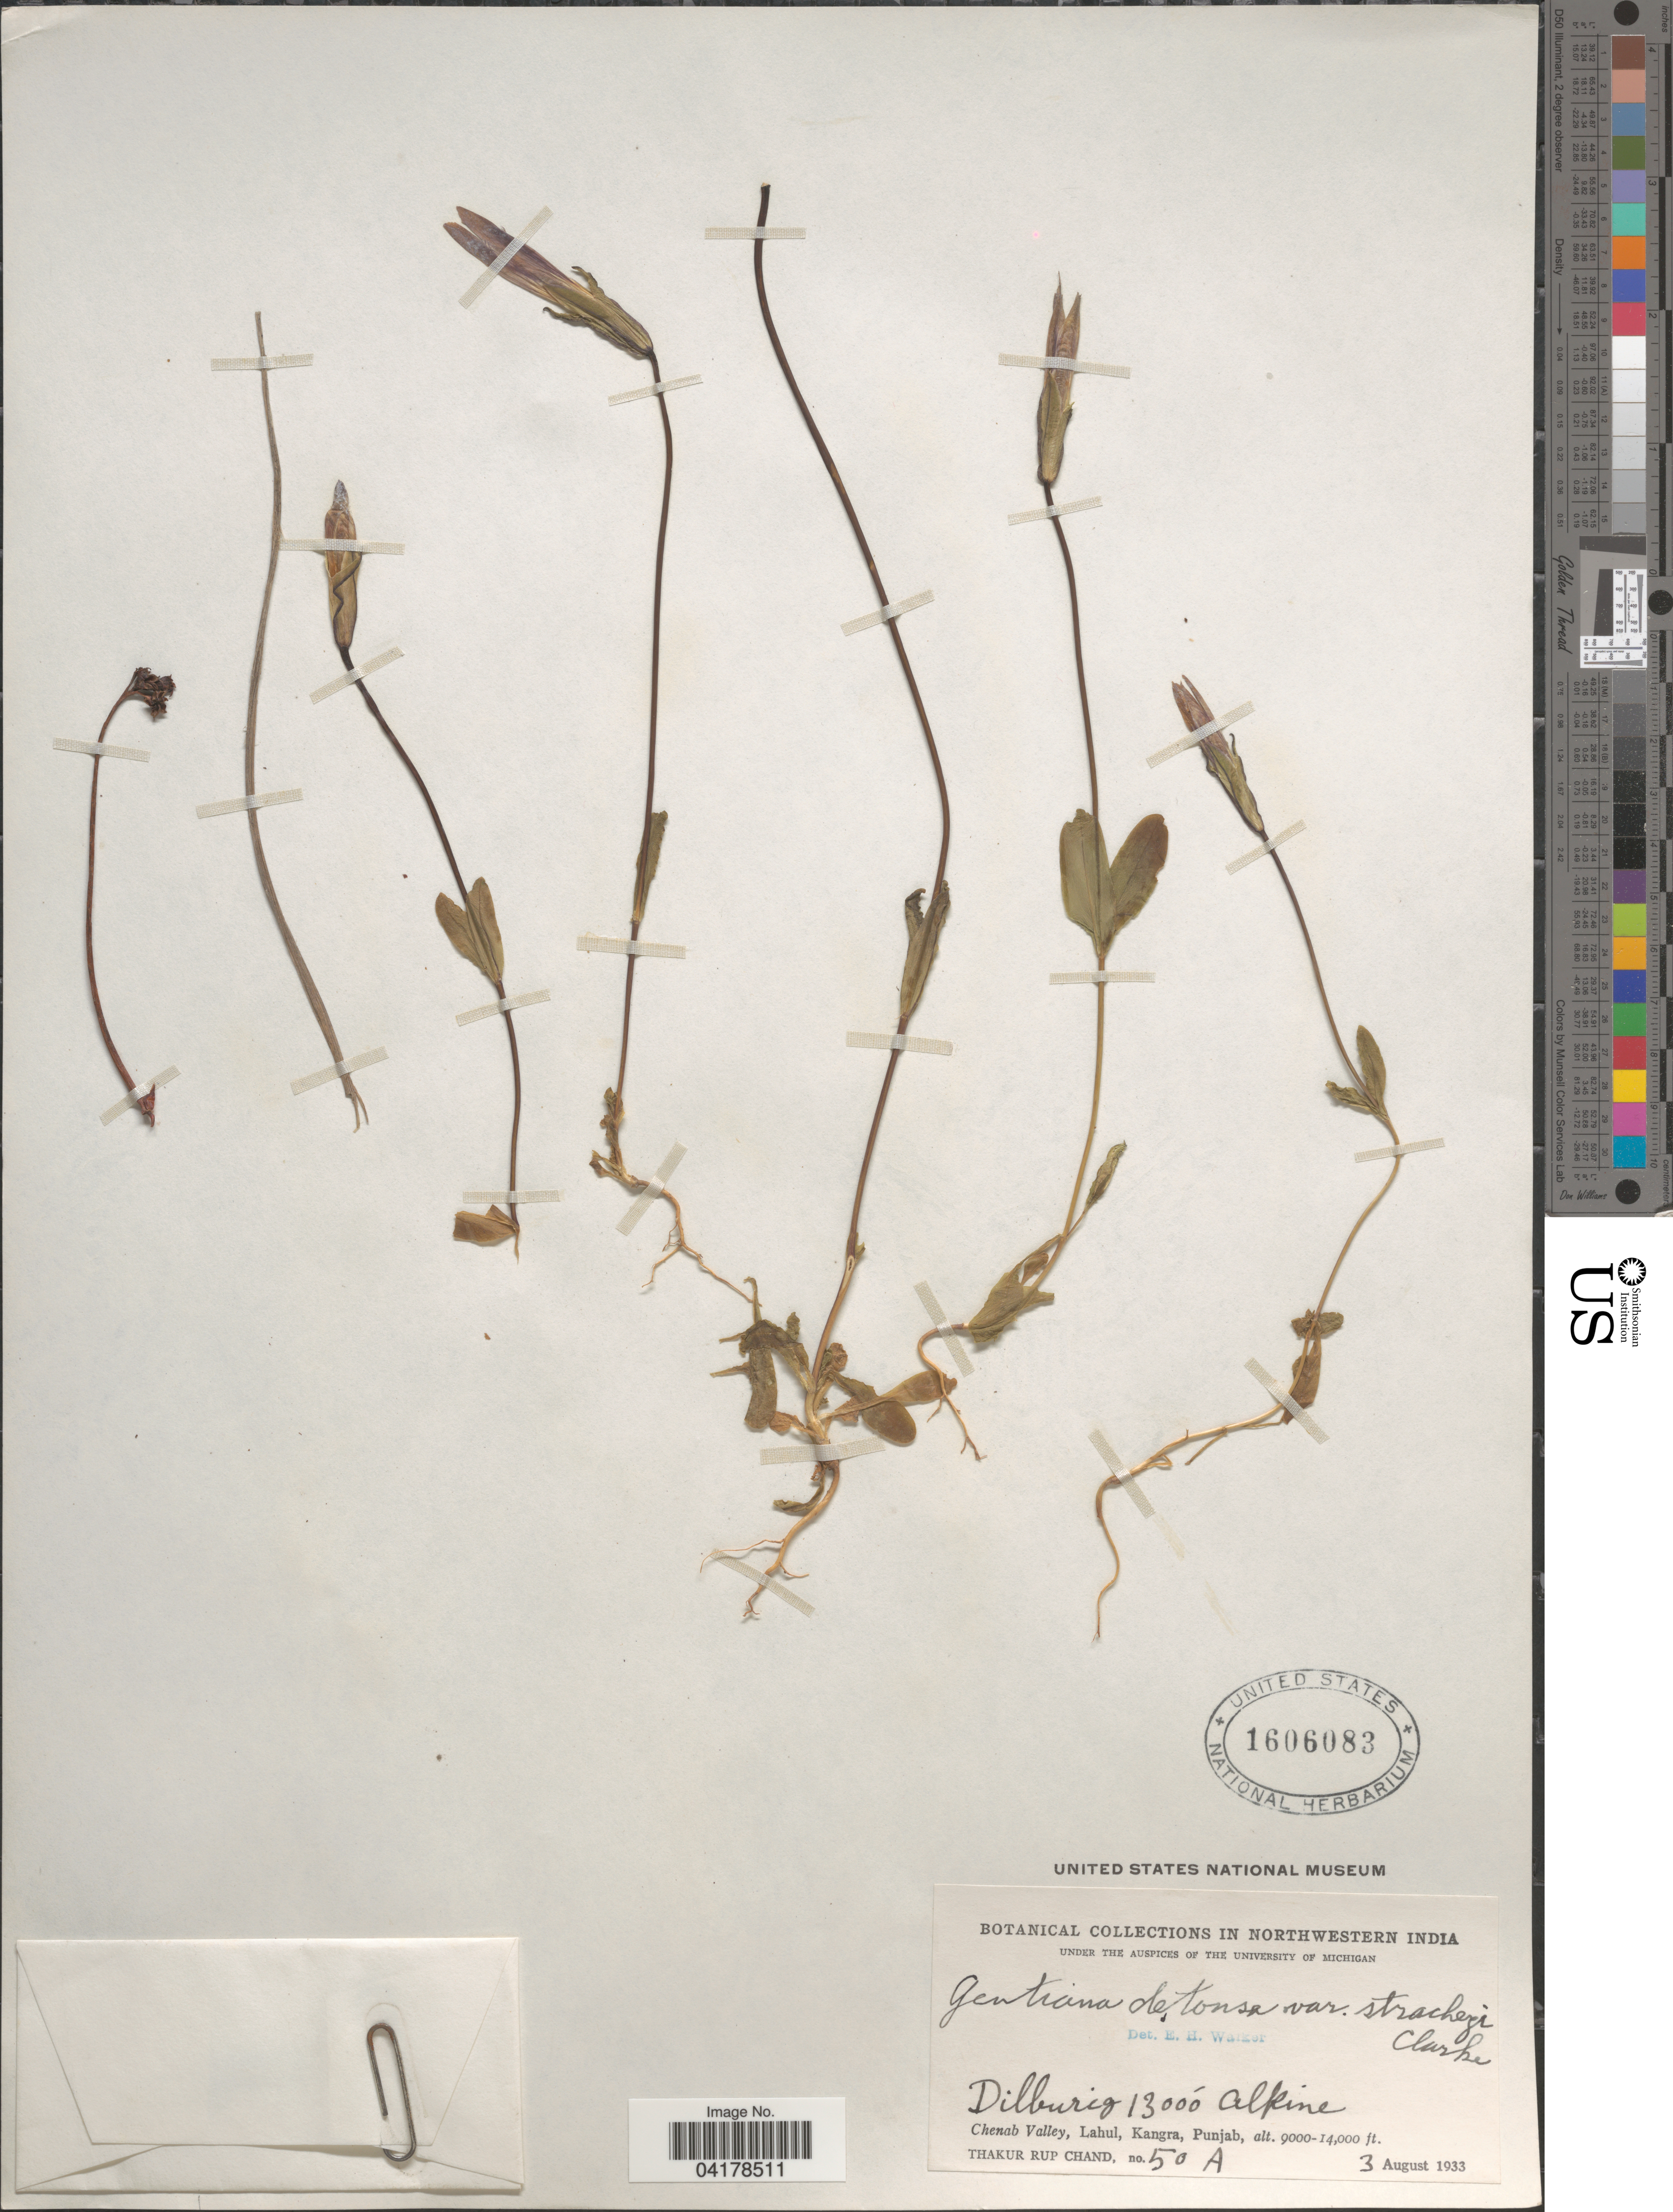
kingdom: Plantae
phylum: Tracheophyta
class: Magnoliopsida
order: Gentianales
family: Gentianaceae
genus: Gentiana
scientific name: Gentiana dentosa var. stracheyi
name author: C.B. Clarke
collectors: T. R. Chand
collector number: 50A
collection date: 1933-08-03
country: India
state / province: Punjab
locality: In Northwestern India. Chenab Valley, Lahul, Kangra.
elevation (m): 3962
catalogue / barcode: US 1606083